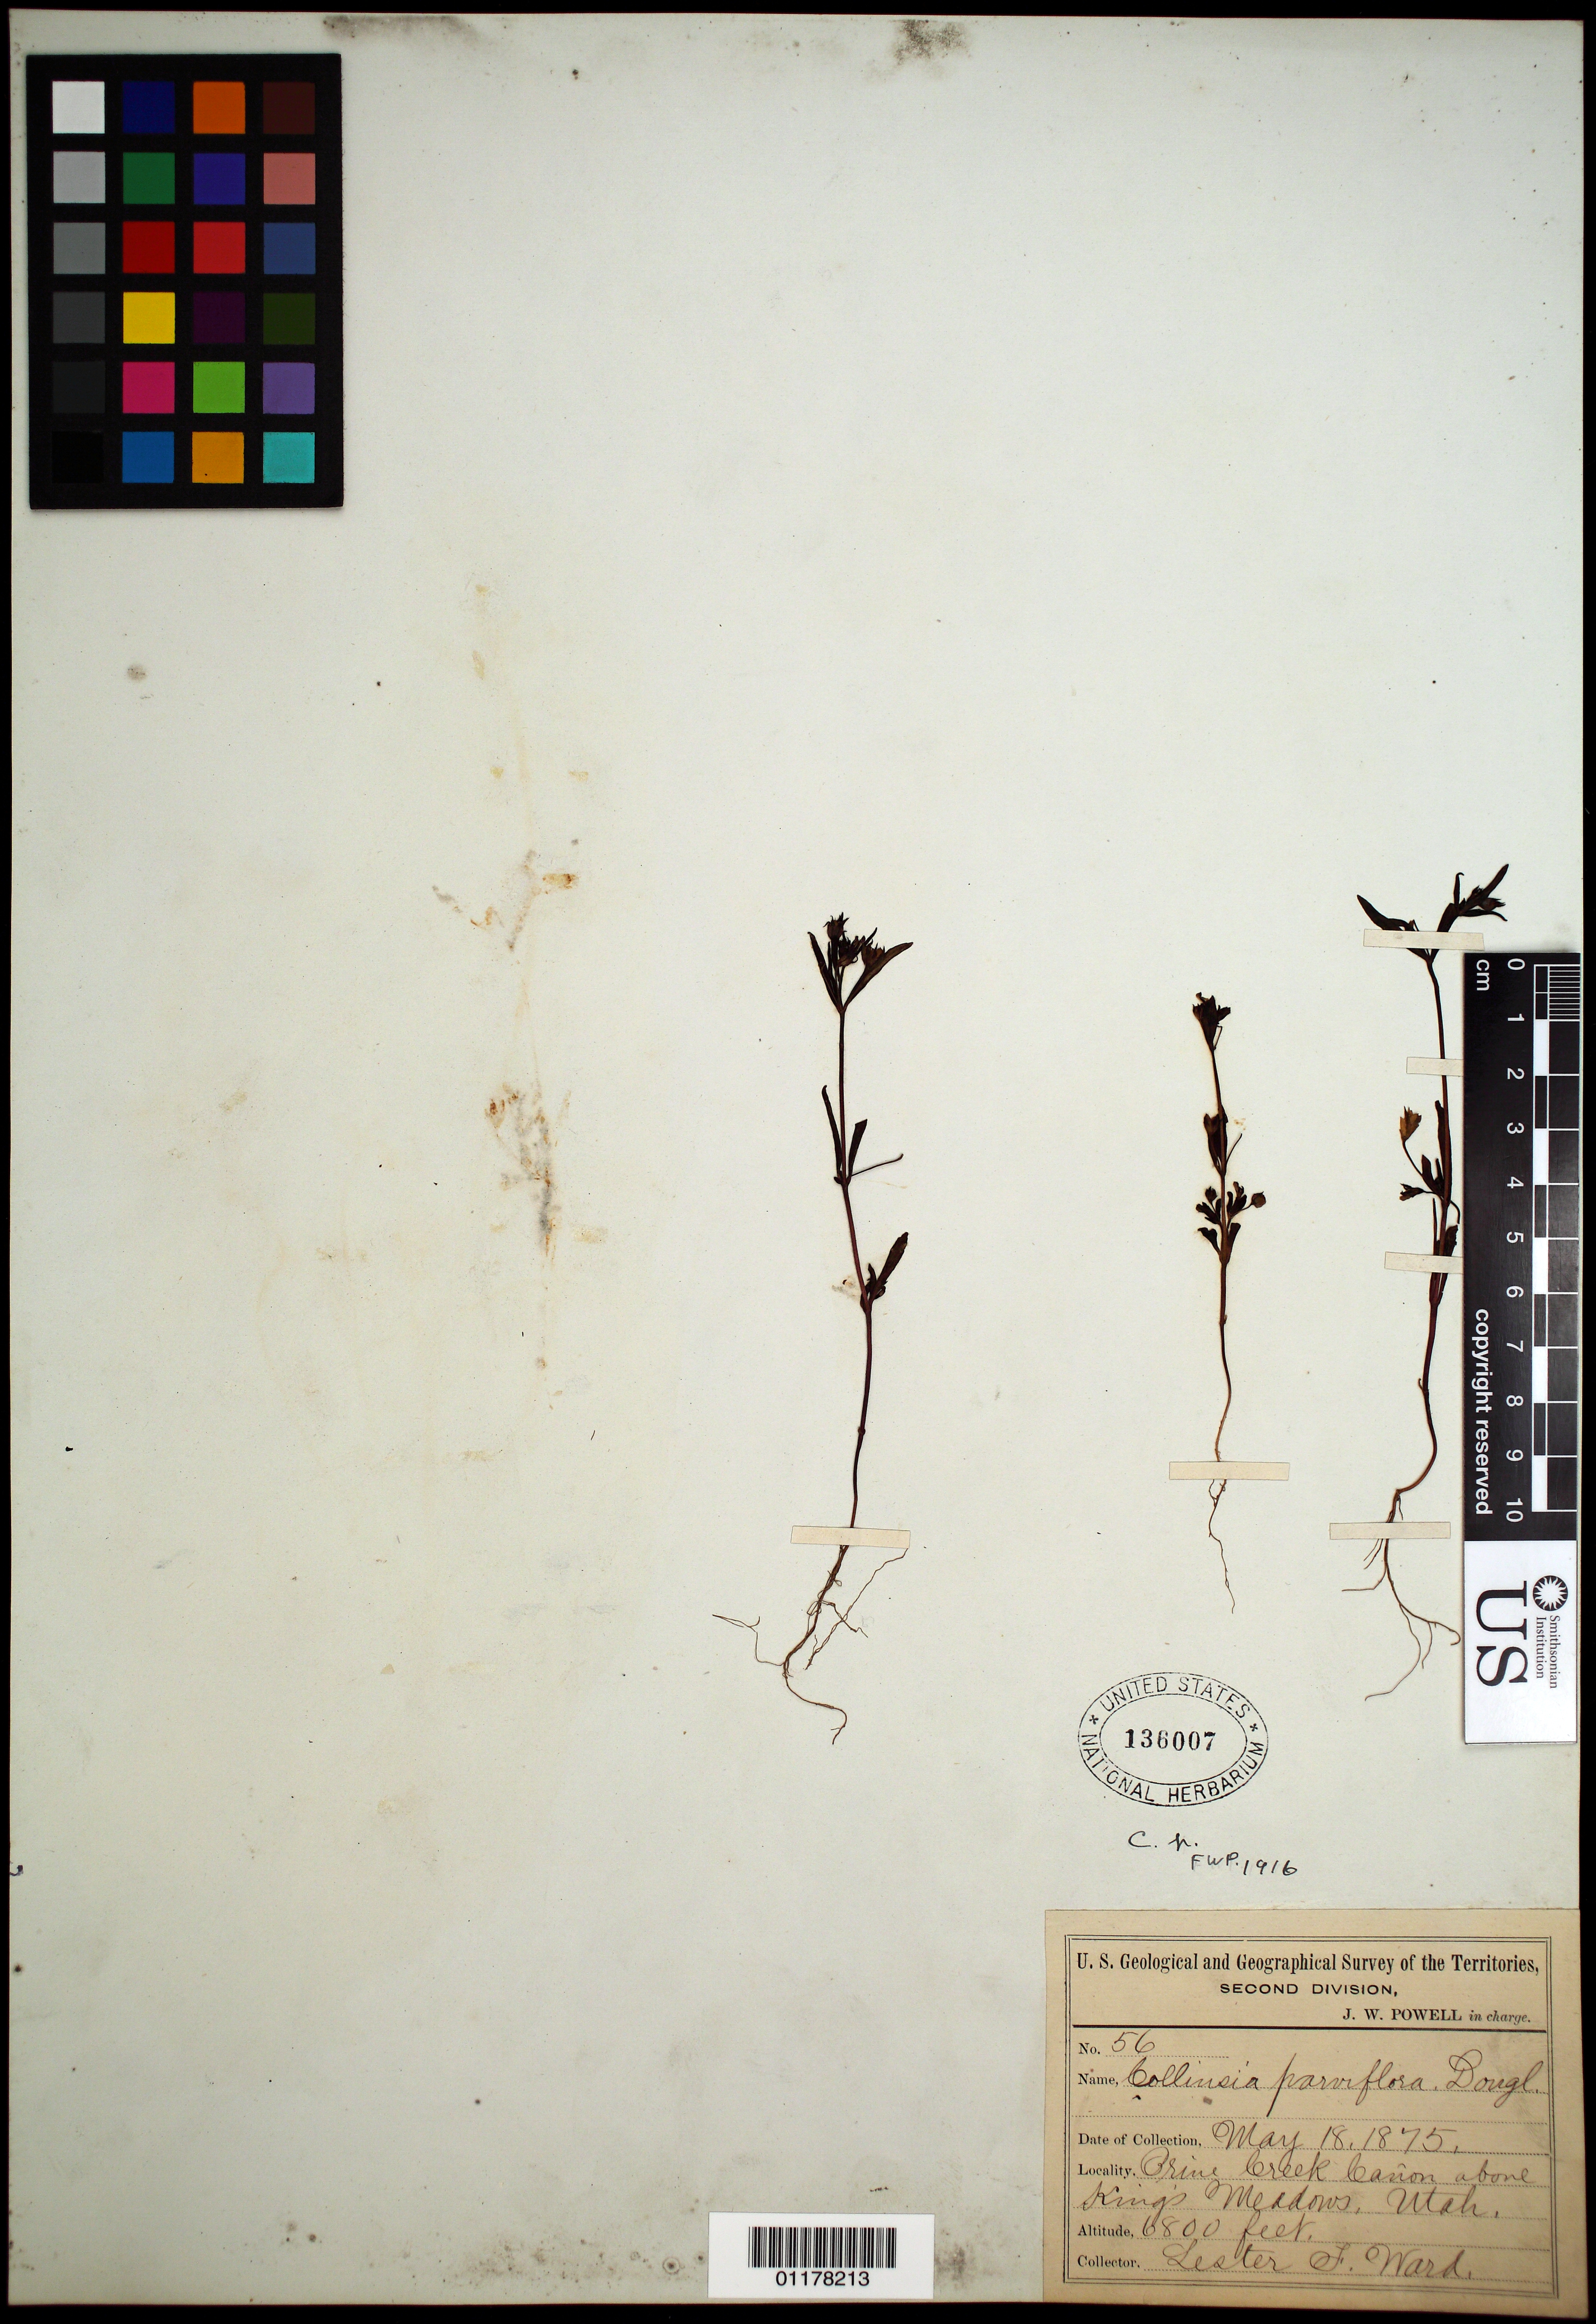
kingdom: Plantae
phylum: Tracheophyta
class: Magnoliopsida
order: Lamiales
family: Plantaginaceae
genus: Collinsia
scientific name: Collinsia parviflora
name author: Douglas ex Lindl.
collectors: L. F. Ward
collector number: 56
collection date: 1875-05-18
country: United States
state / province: Utah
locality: Brine Creek Canyon, above King's Meadows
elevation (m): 2073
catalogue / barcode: US 136007